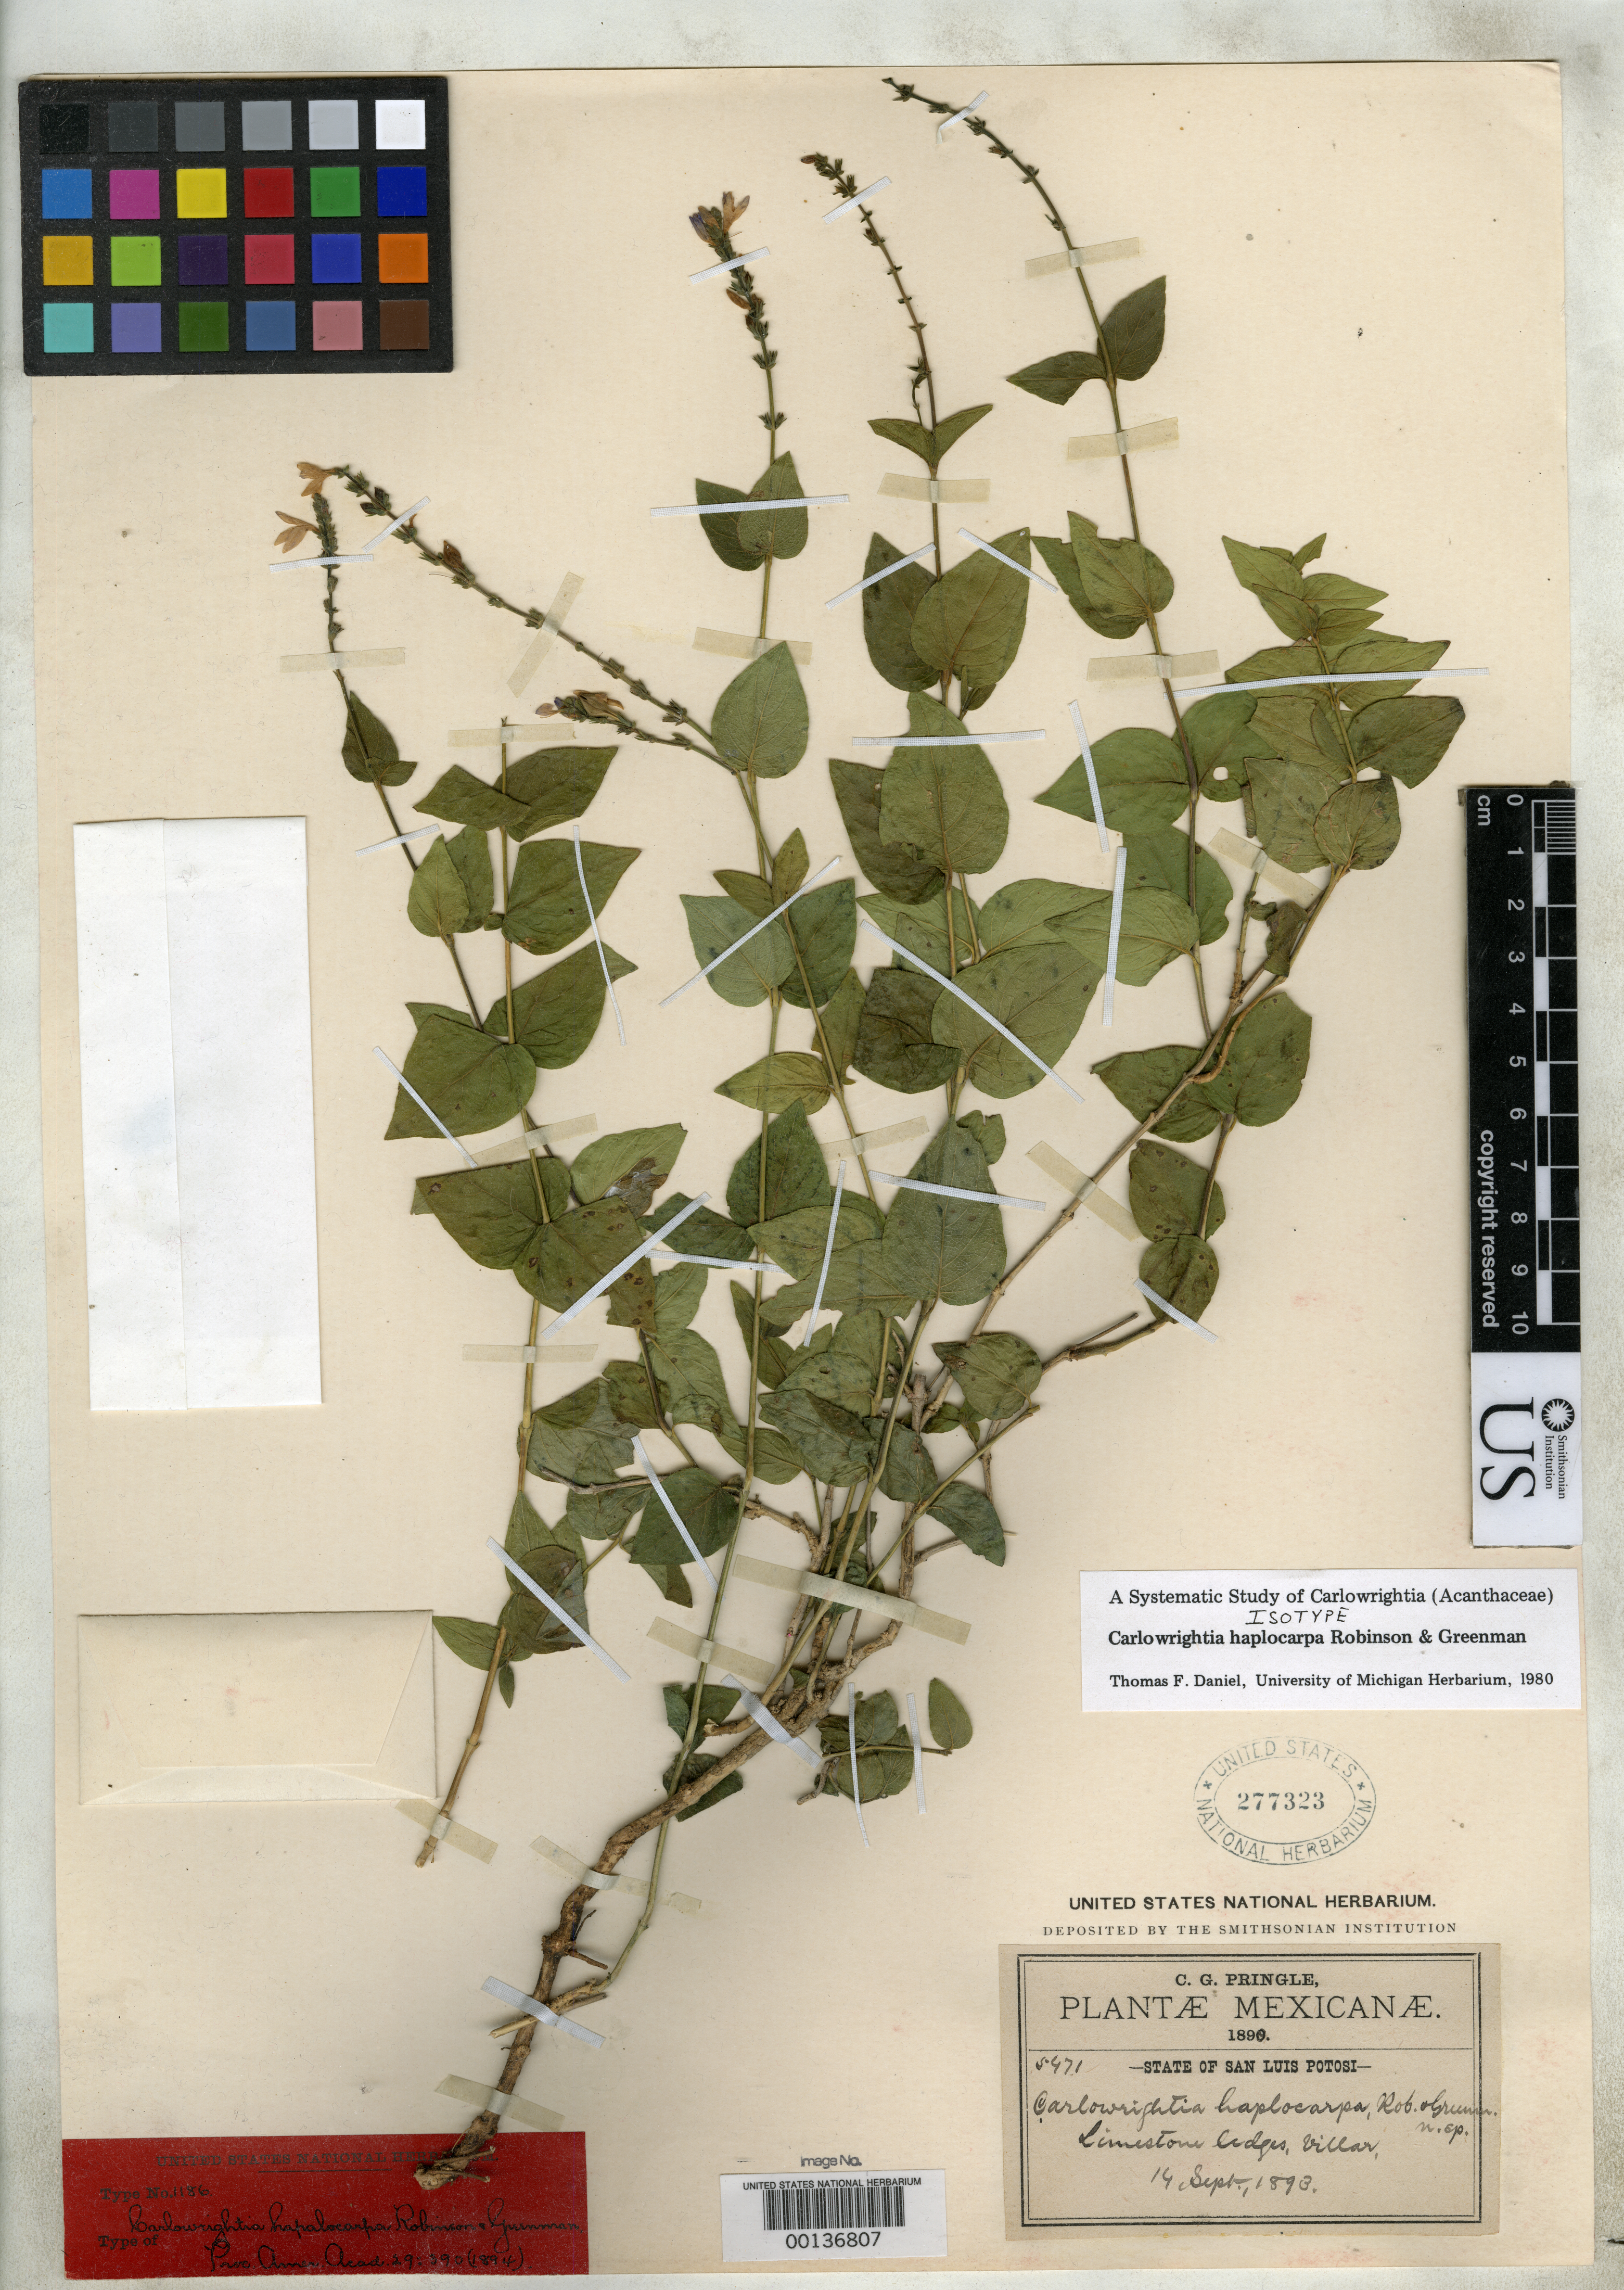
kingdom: Plantae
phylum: Tracheophyta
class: Magnoliopsida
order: Lamiales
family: Acanthaceae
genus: Carlowrightia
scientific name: Carlowrightia haplocarpa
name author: B.L. Rob. & Greenm.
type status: Isotype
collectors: C. G. Pringle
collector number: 5471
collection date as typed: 14 Sep 1893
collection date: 1893-09-14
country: Mexico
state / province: San Luis Potosi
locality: Villar.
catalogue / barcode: US 277323